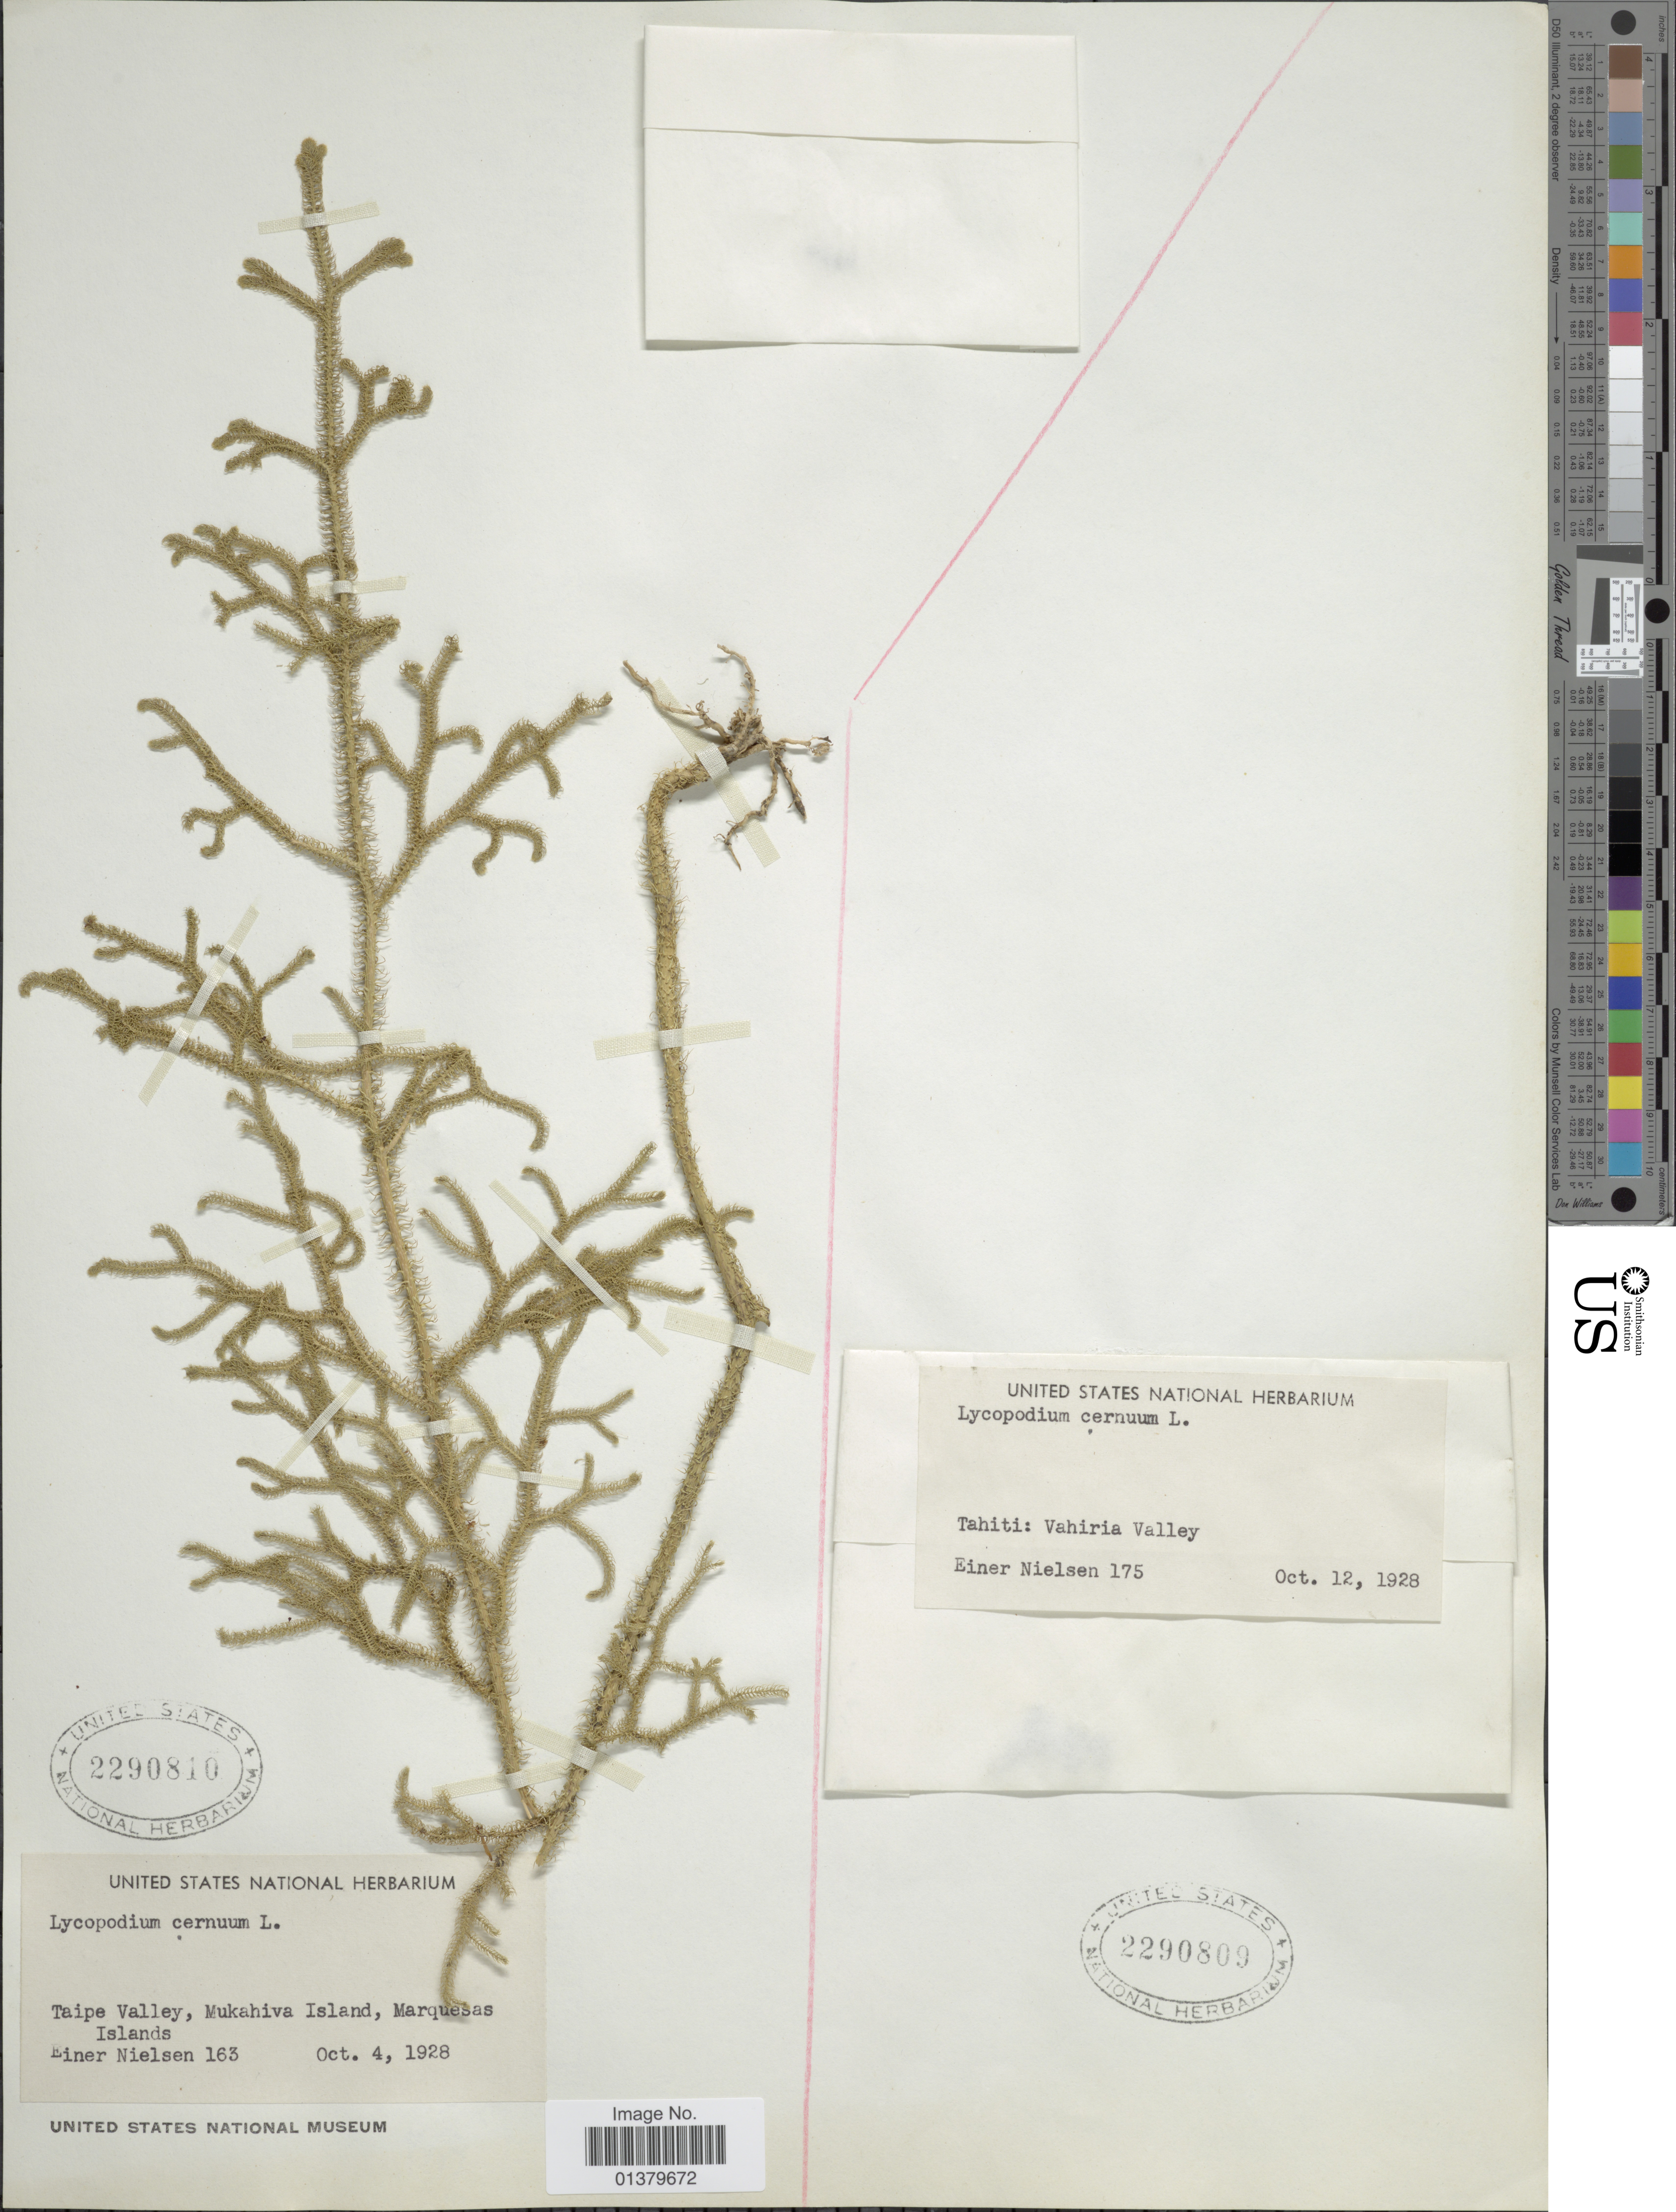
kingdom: Plantae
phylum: Tracheophyta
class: Lycopodiopsida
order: Lycopodiales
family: Lycopodiaceae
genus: Palhinhaea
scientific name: Palhinhaea cernua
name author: (L.) Vasc. & Franco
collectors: E. Nielsen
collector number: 175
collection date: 1928-10-12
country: French Polynesia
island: Tahiti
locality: Tahiti: Vahiria Valley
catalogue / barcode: US 2290809-2